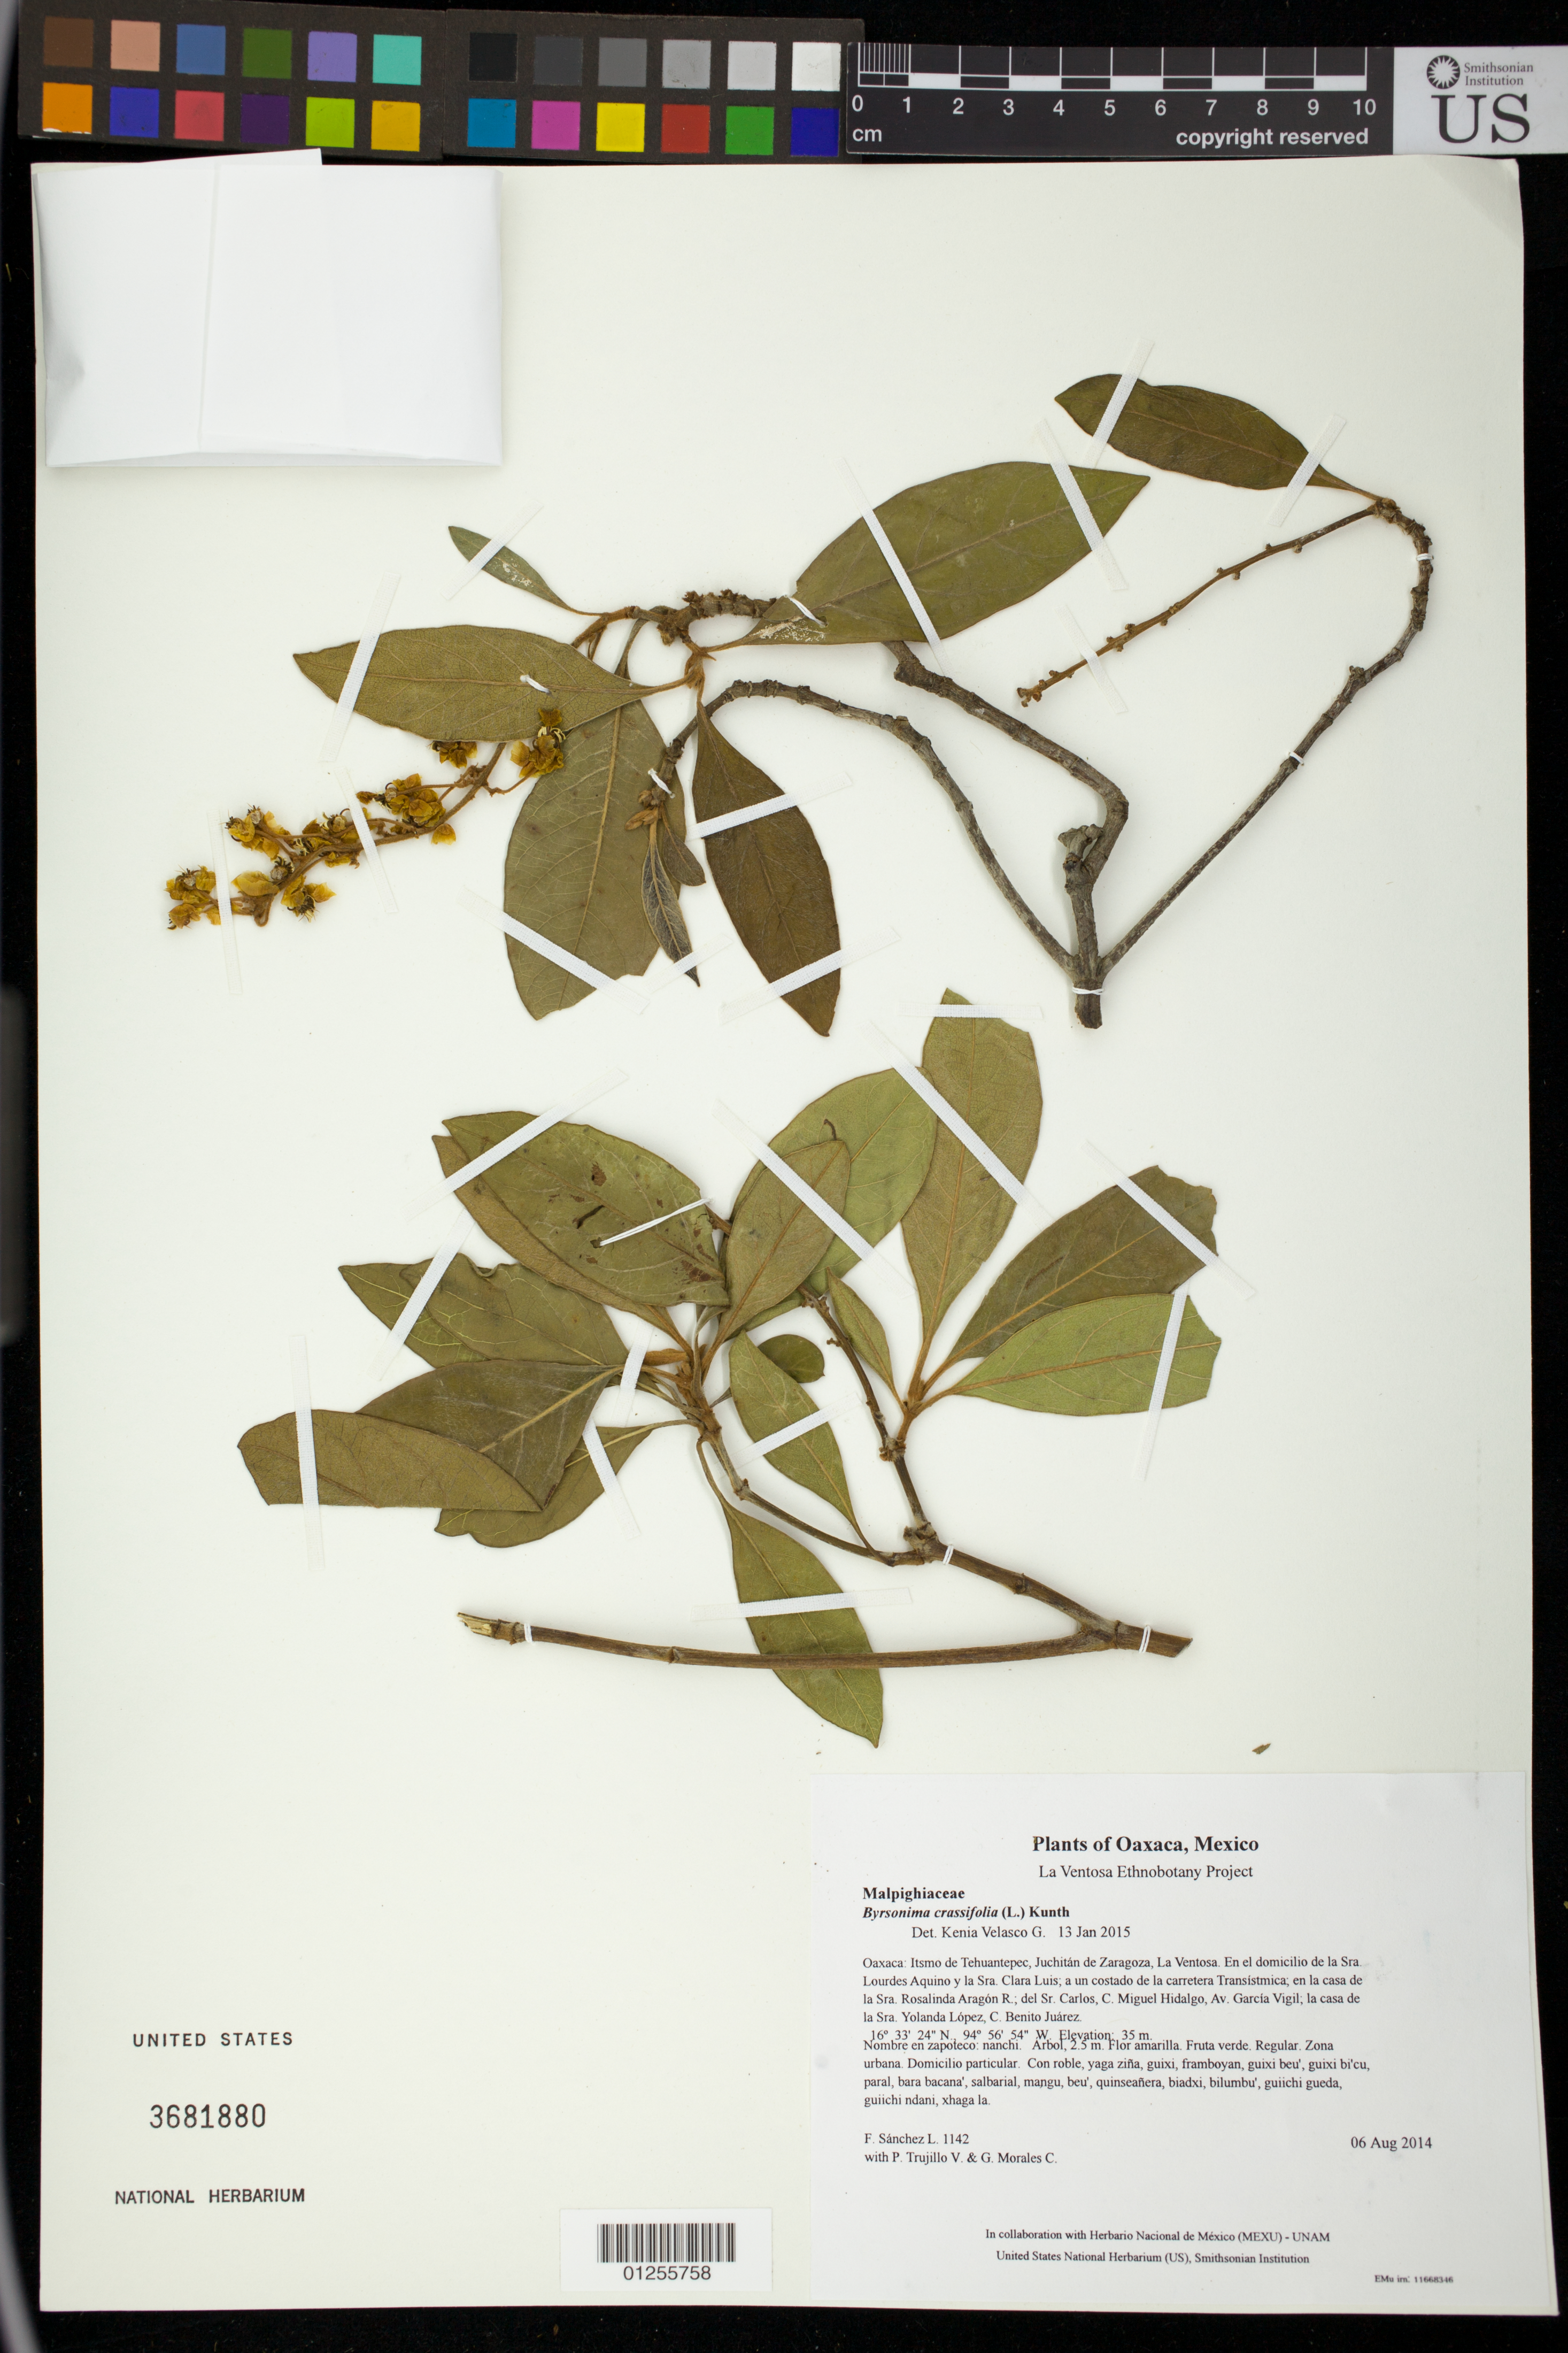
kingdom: Plantae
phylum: Tracheophyta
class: Magnoliopsida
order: Malpighiales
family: Malpighiaceae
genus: Byrsonima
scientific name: Byrsonima crassifolia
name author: (L.) Kunth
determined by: Velasco G., Kenia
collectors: F. Sánchez L., P. Trujillo V. & G. Morales C.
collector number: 1142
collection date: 2014-08-06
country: Mexico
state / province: Oaxaca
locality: Itsmo de Tehuantepec, Juchitán de Zaragoza, La Ventosa. En el domicilio de la Sra. Lourdes Aquino y la Sra. Clara Luis; a un costado de la carretera Transístmica; en la casa de la Sra. Rosalinda Aragón R.; del Sr. Carlos, C. Miguel Hidalgo, Av. García Vigil; la casa de la Sra. Yolanda López, C. Benito Juárez.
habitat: Zona urbana. Domicilio particular.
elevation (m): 35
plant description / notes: MEXU, US; Yaga. 2.5 m. Guie' naguchi. Cuaananaxhi naga'. Nuu.; nanche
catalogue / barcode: US 3681880